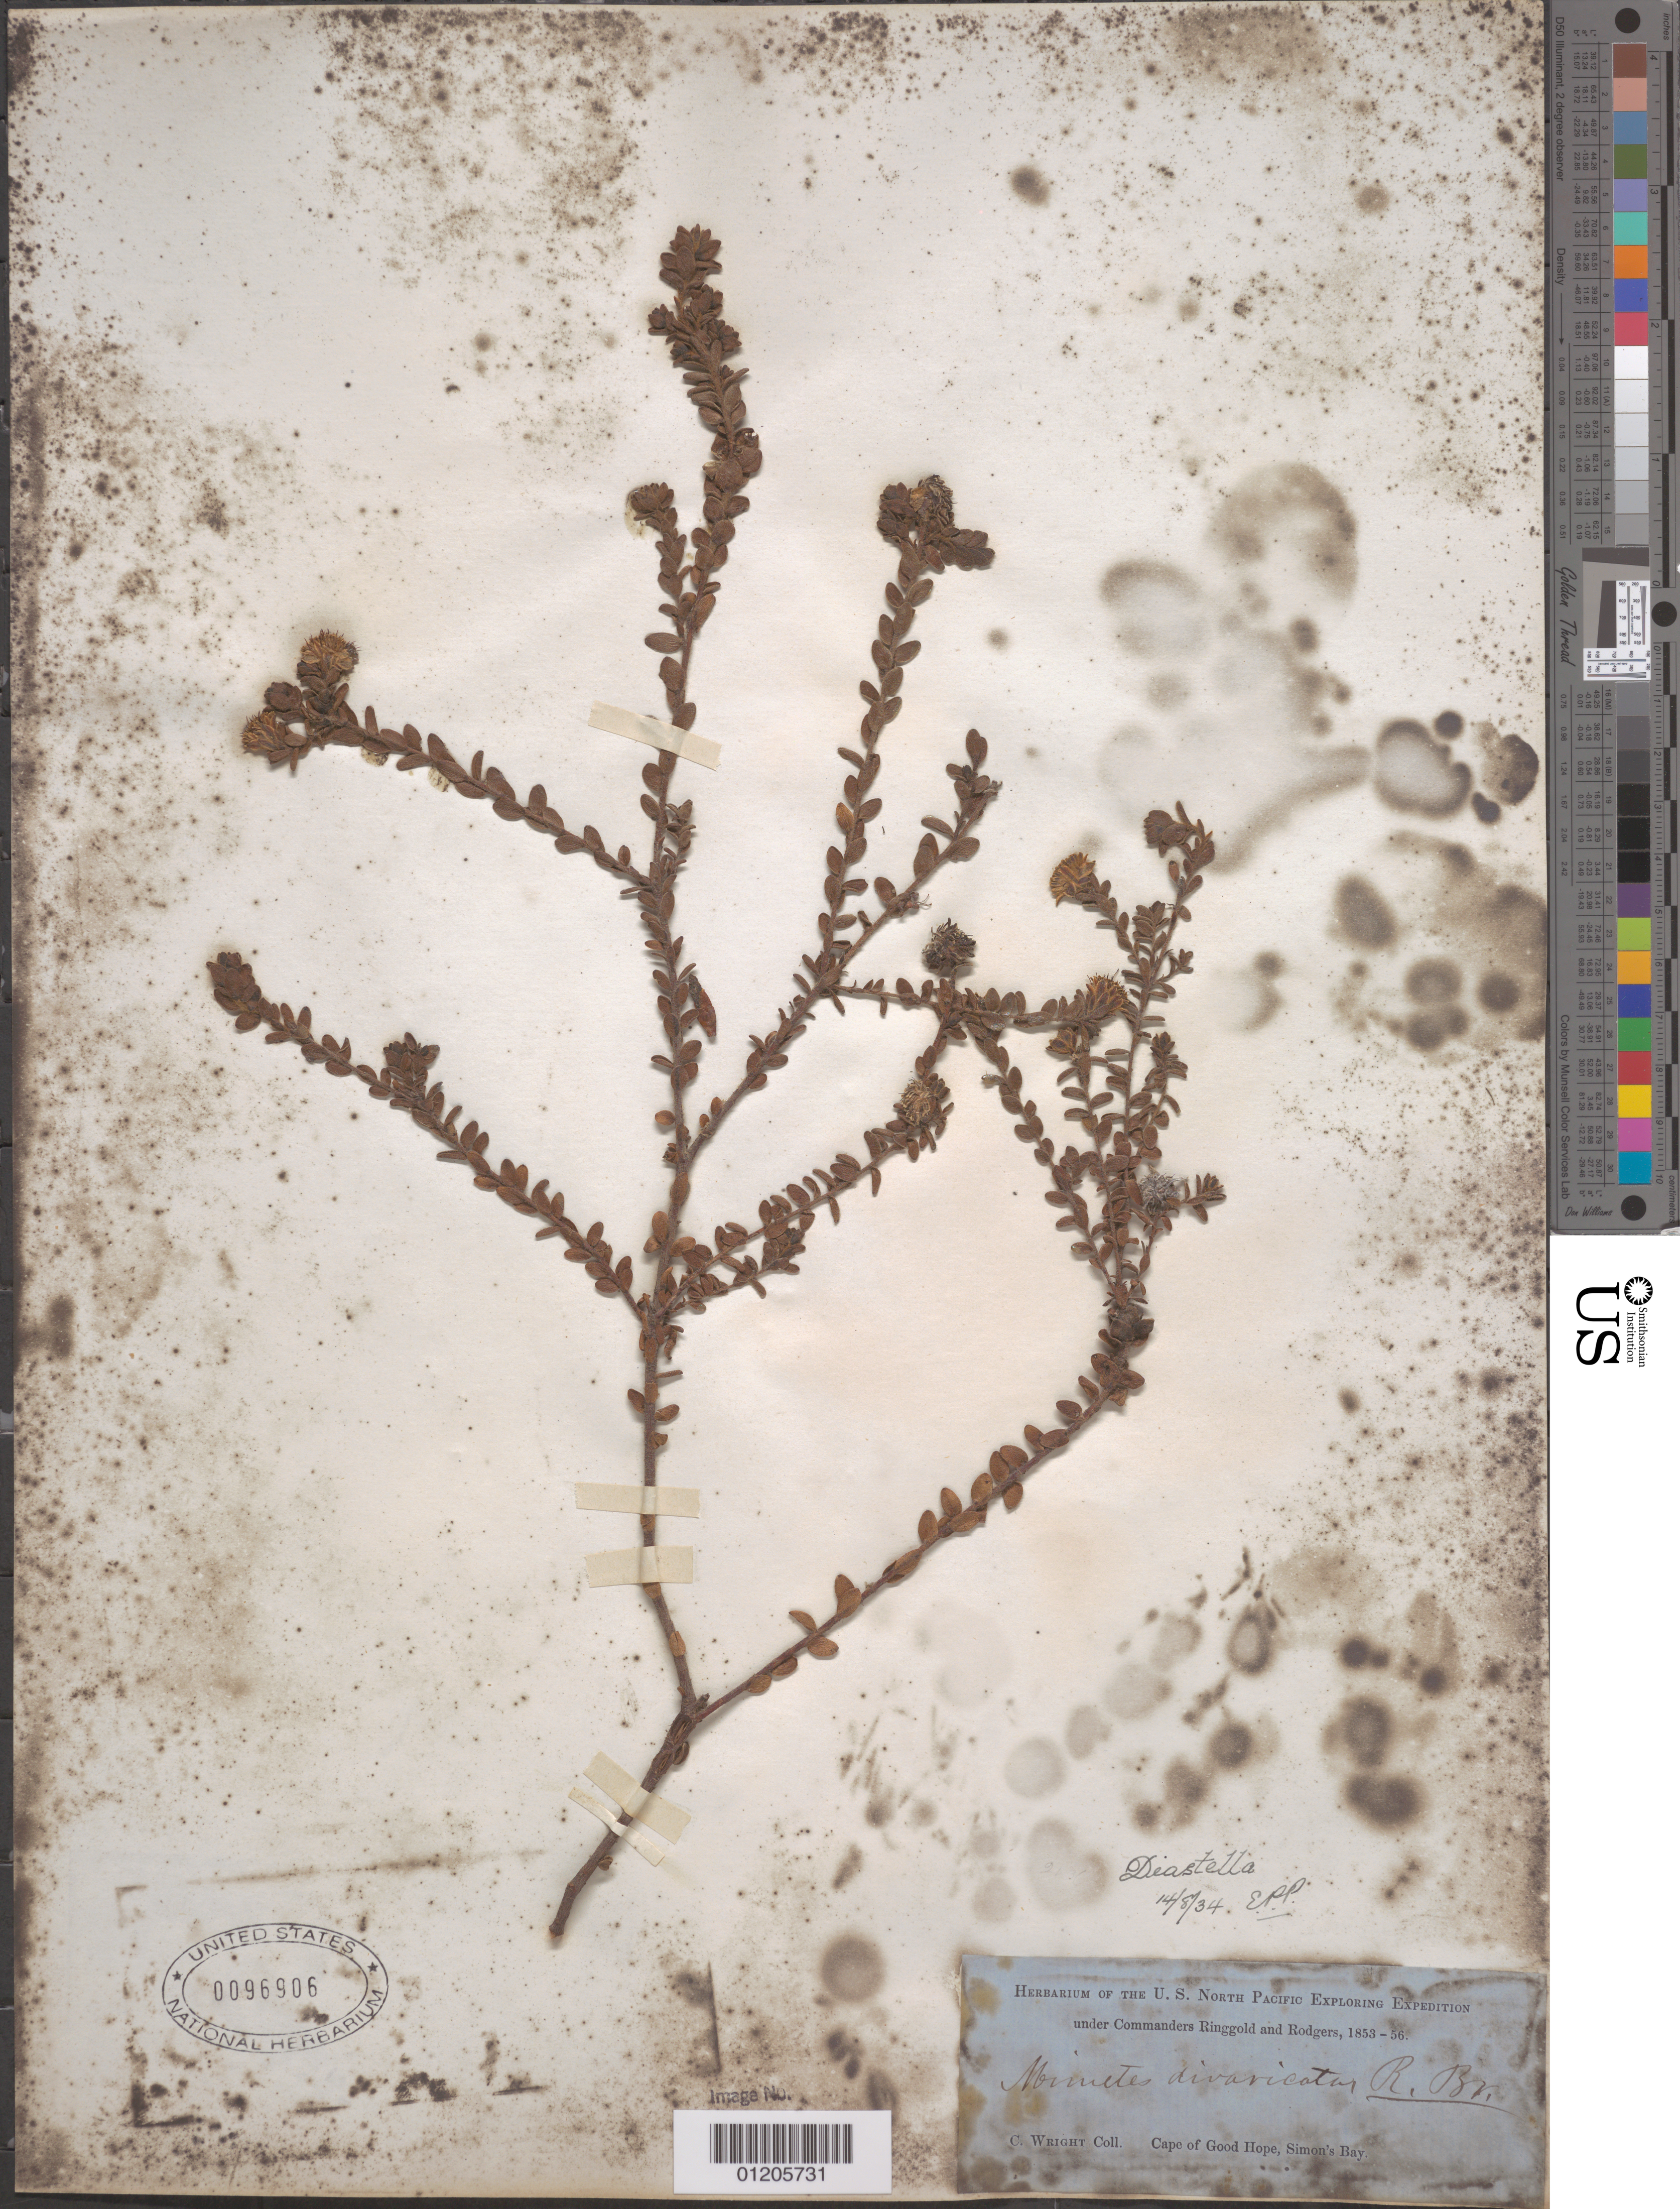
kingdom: Plantae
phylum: Tracheophyta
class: Magnoliopsida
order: Proteales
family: Proteaceae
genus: Mimetes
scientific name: Mimetes divaricata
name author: R. Br.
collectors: C. Wright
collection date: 1853/1856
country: South Africa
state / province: Western Cape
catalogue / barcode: US 96906